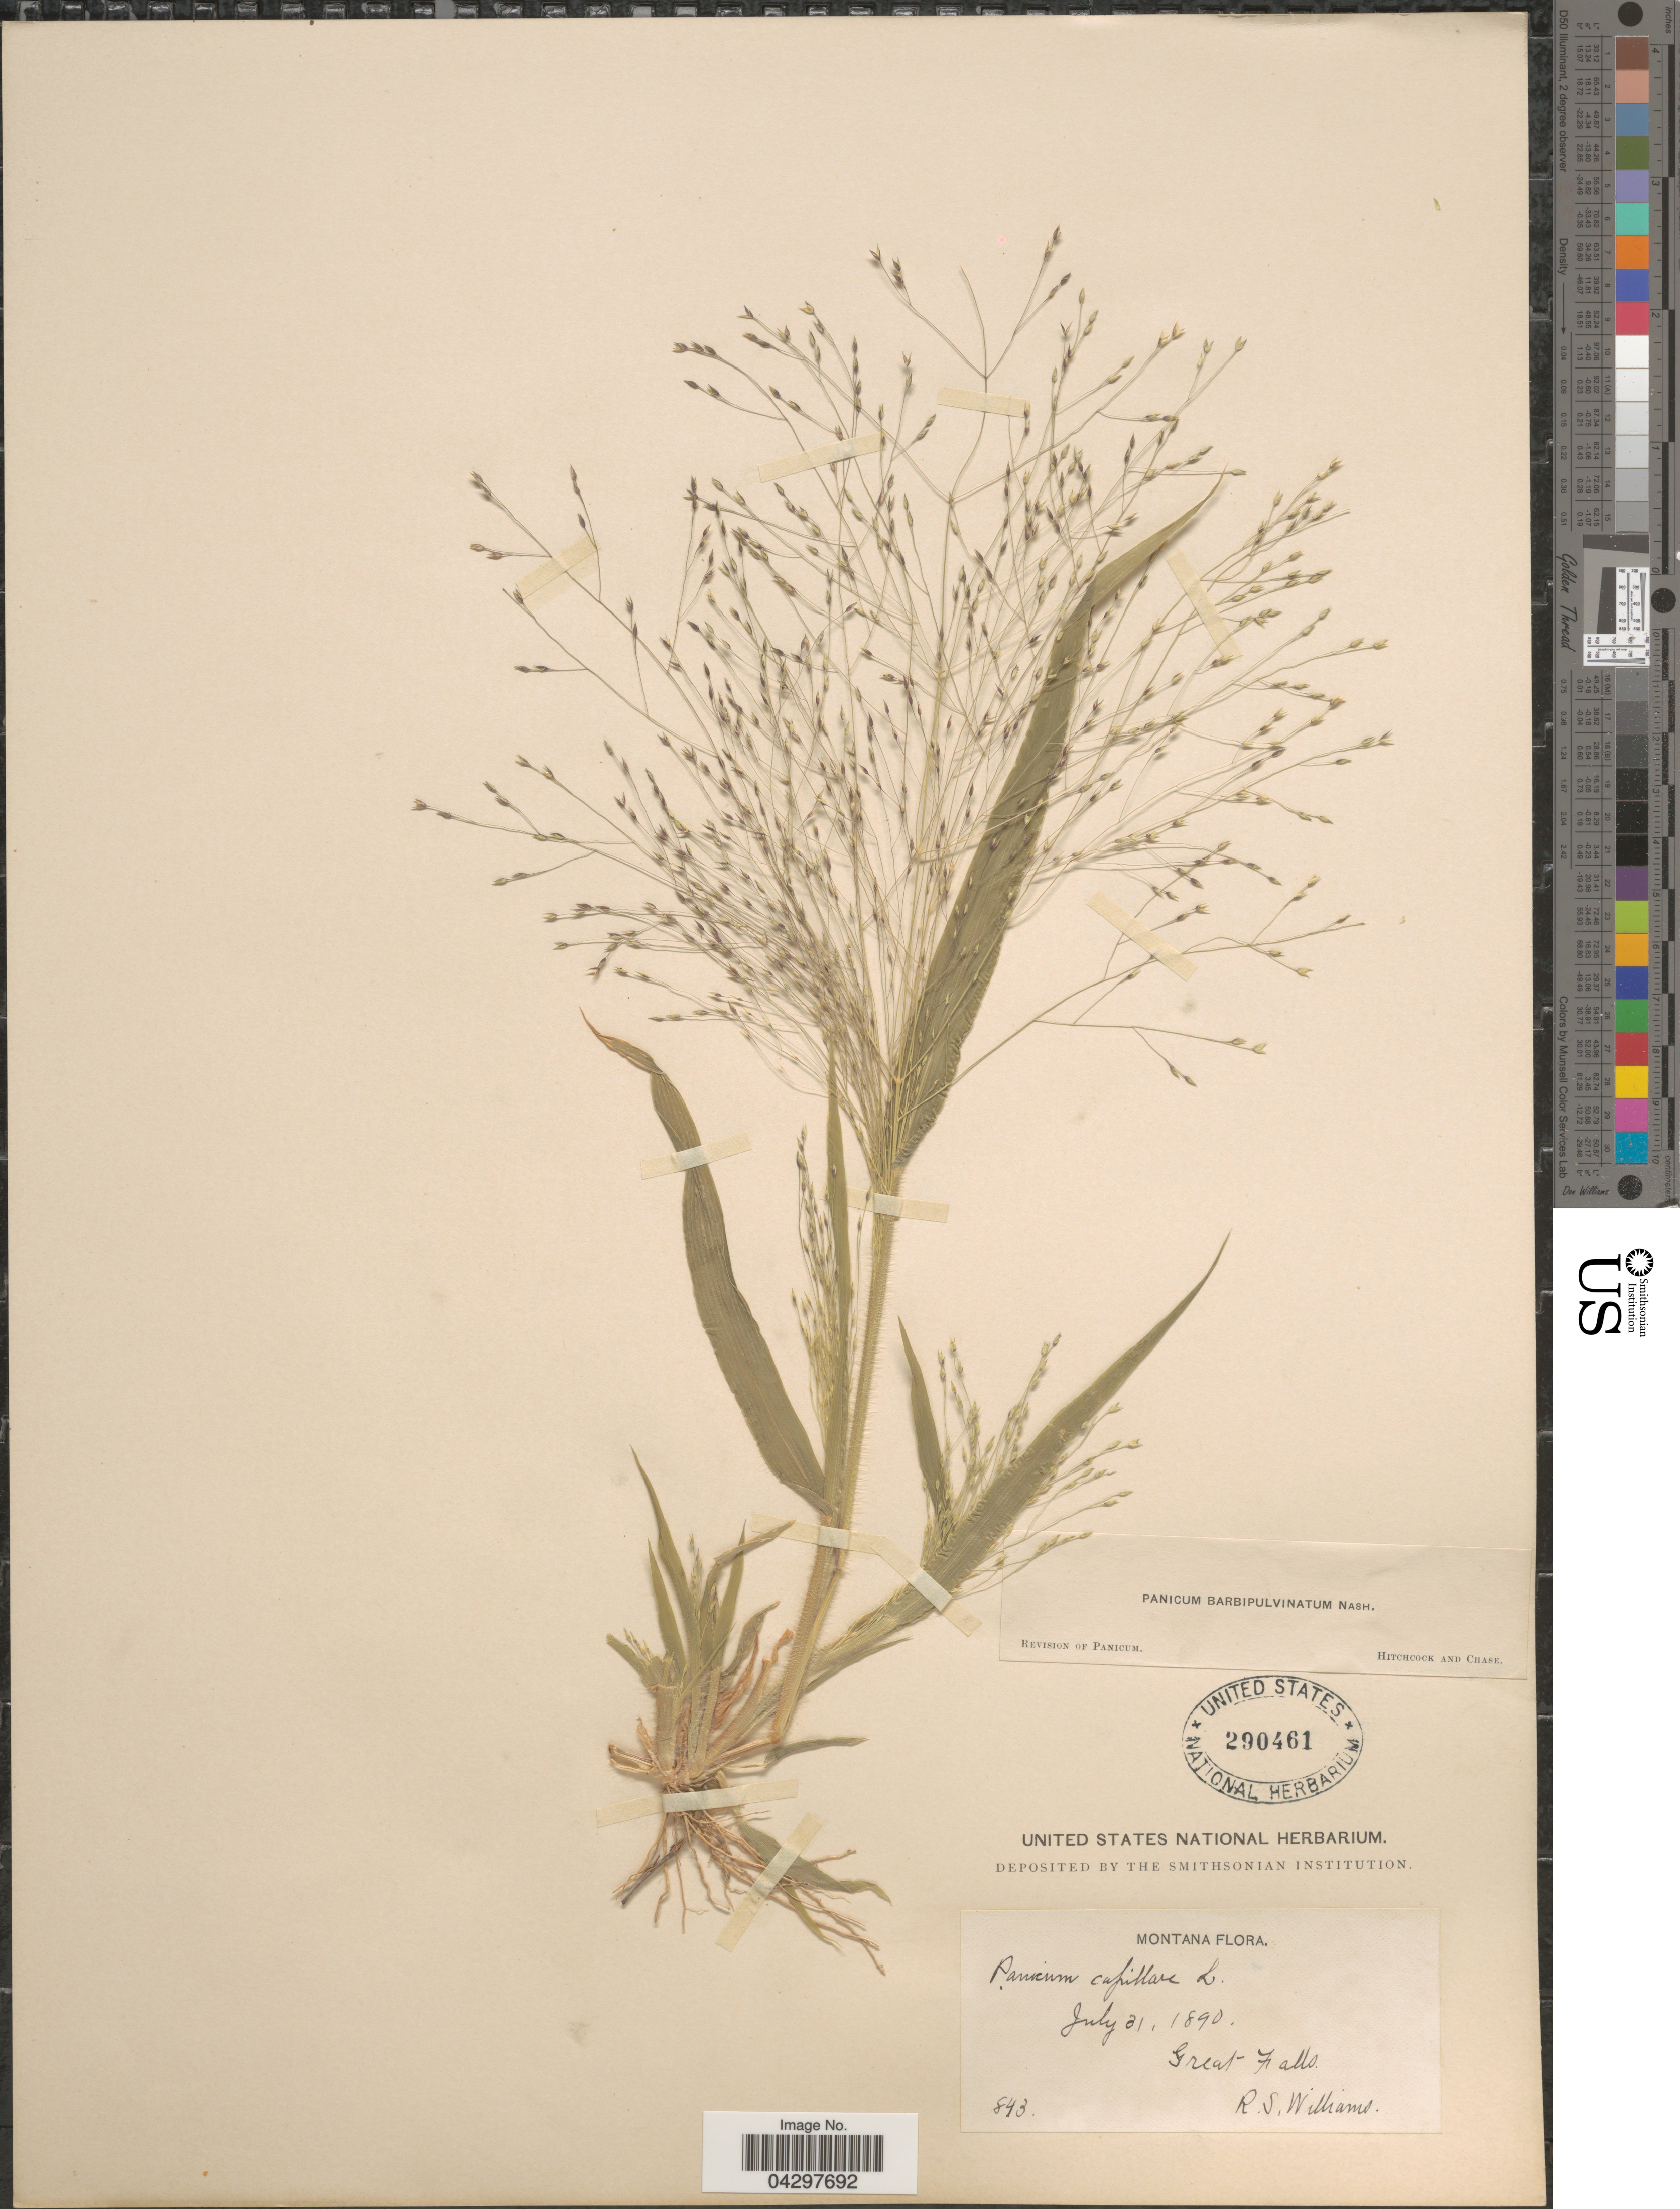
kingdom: Plantae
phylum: Tracheophyta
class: Liliopsida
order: Poales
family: Poaceae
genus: Panicum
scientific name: Panicum capillare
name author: L.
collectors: R. S. Williams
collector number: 843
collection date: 1890-07-31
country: United States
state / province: Montana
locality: Great Falls.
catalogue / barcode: US 290461